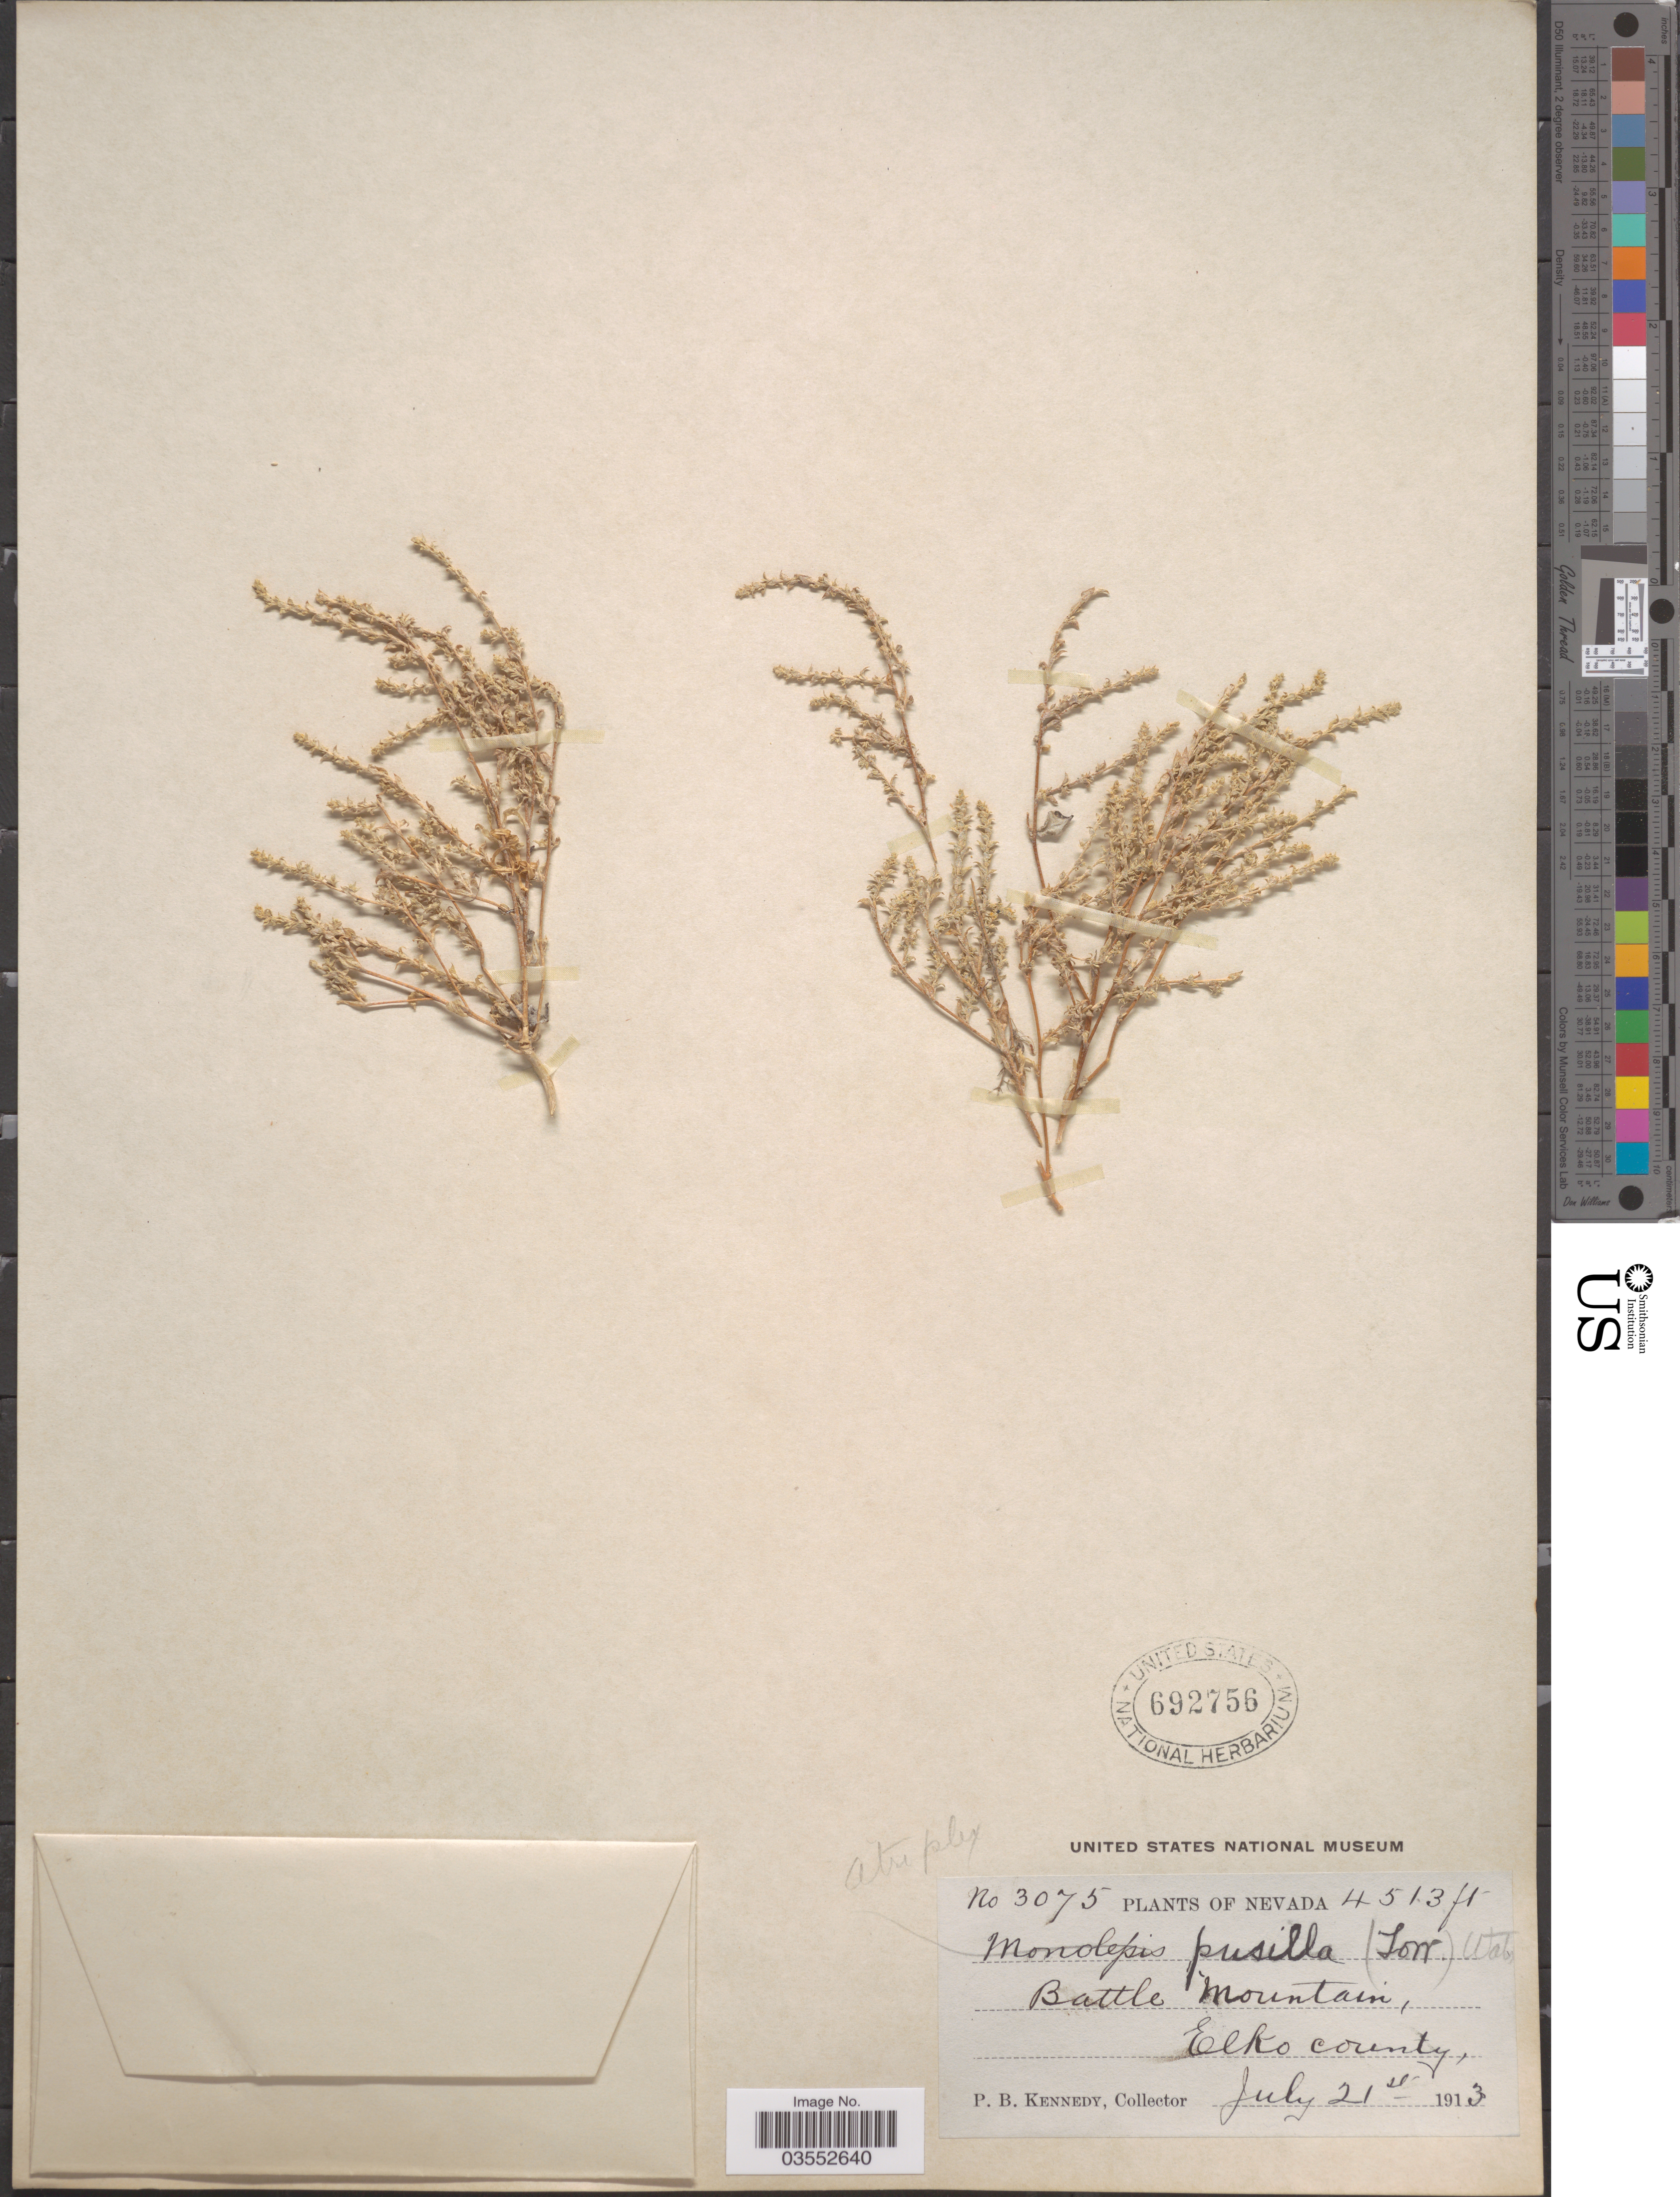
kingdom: Plantae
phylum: Tracheophyta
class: Magnoliopsida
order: Caryophyllales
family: Amaranthaceae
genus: Atriplex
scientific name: Atriplex rosea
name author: L.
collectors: P. B. Kennedy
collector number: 3075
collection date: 1913-07-21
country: United States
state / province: Nevada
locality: Battle Mountain, Elko County.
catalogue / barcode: US 692756